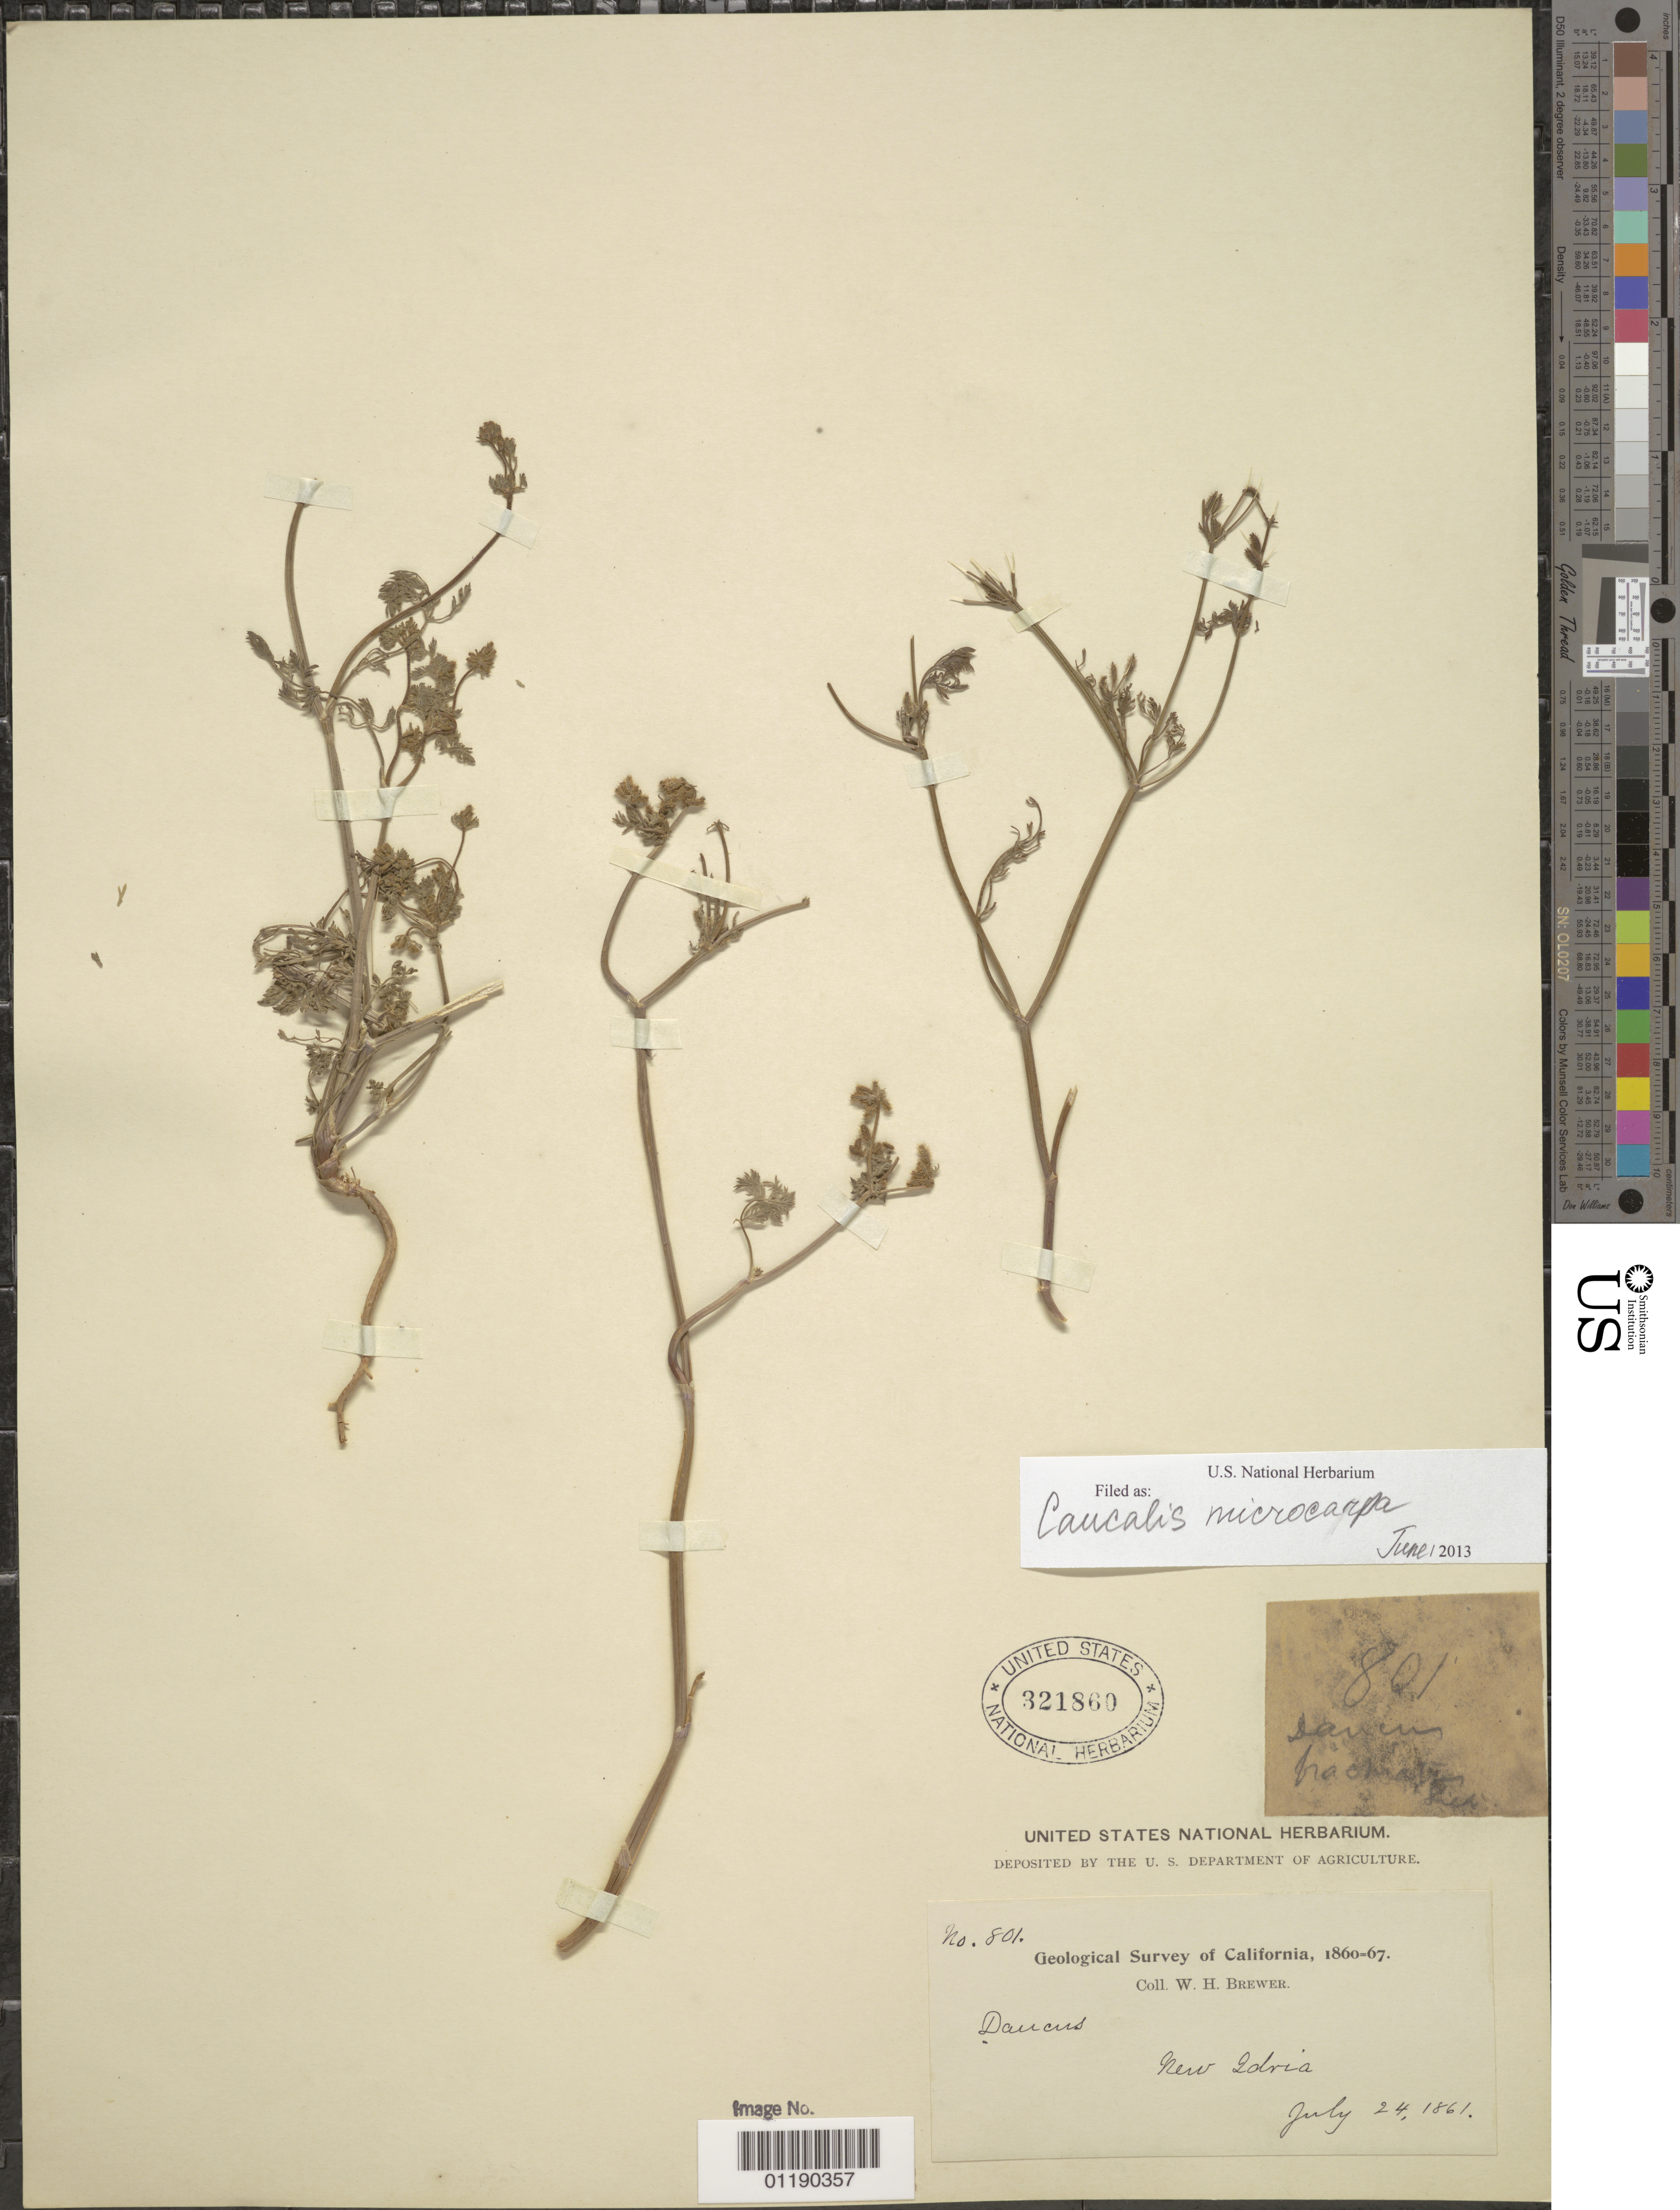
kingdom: Plantae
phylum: Tracheophyta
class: Magnoliopsida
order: Apiales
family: Apiaceae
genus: Caucalis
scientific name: Caucalis microcarpa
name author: Hook. & Arn.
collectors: W. H. Brewer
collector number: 801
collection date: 1861-07-24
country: United States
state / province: California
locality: New Idria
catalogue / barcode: US 321860